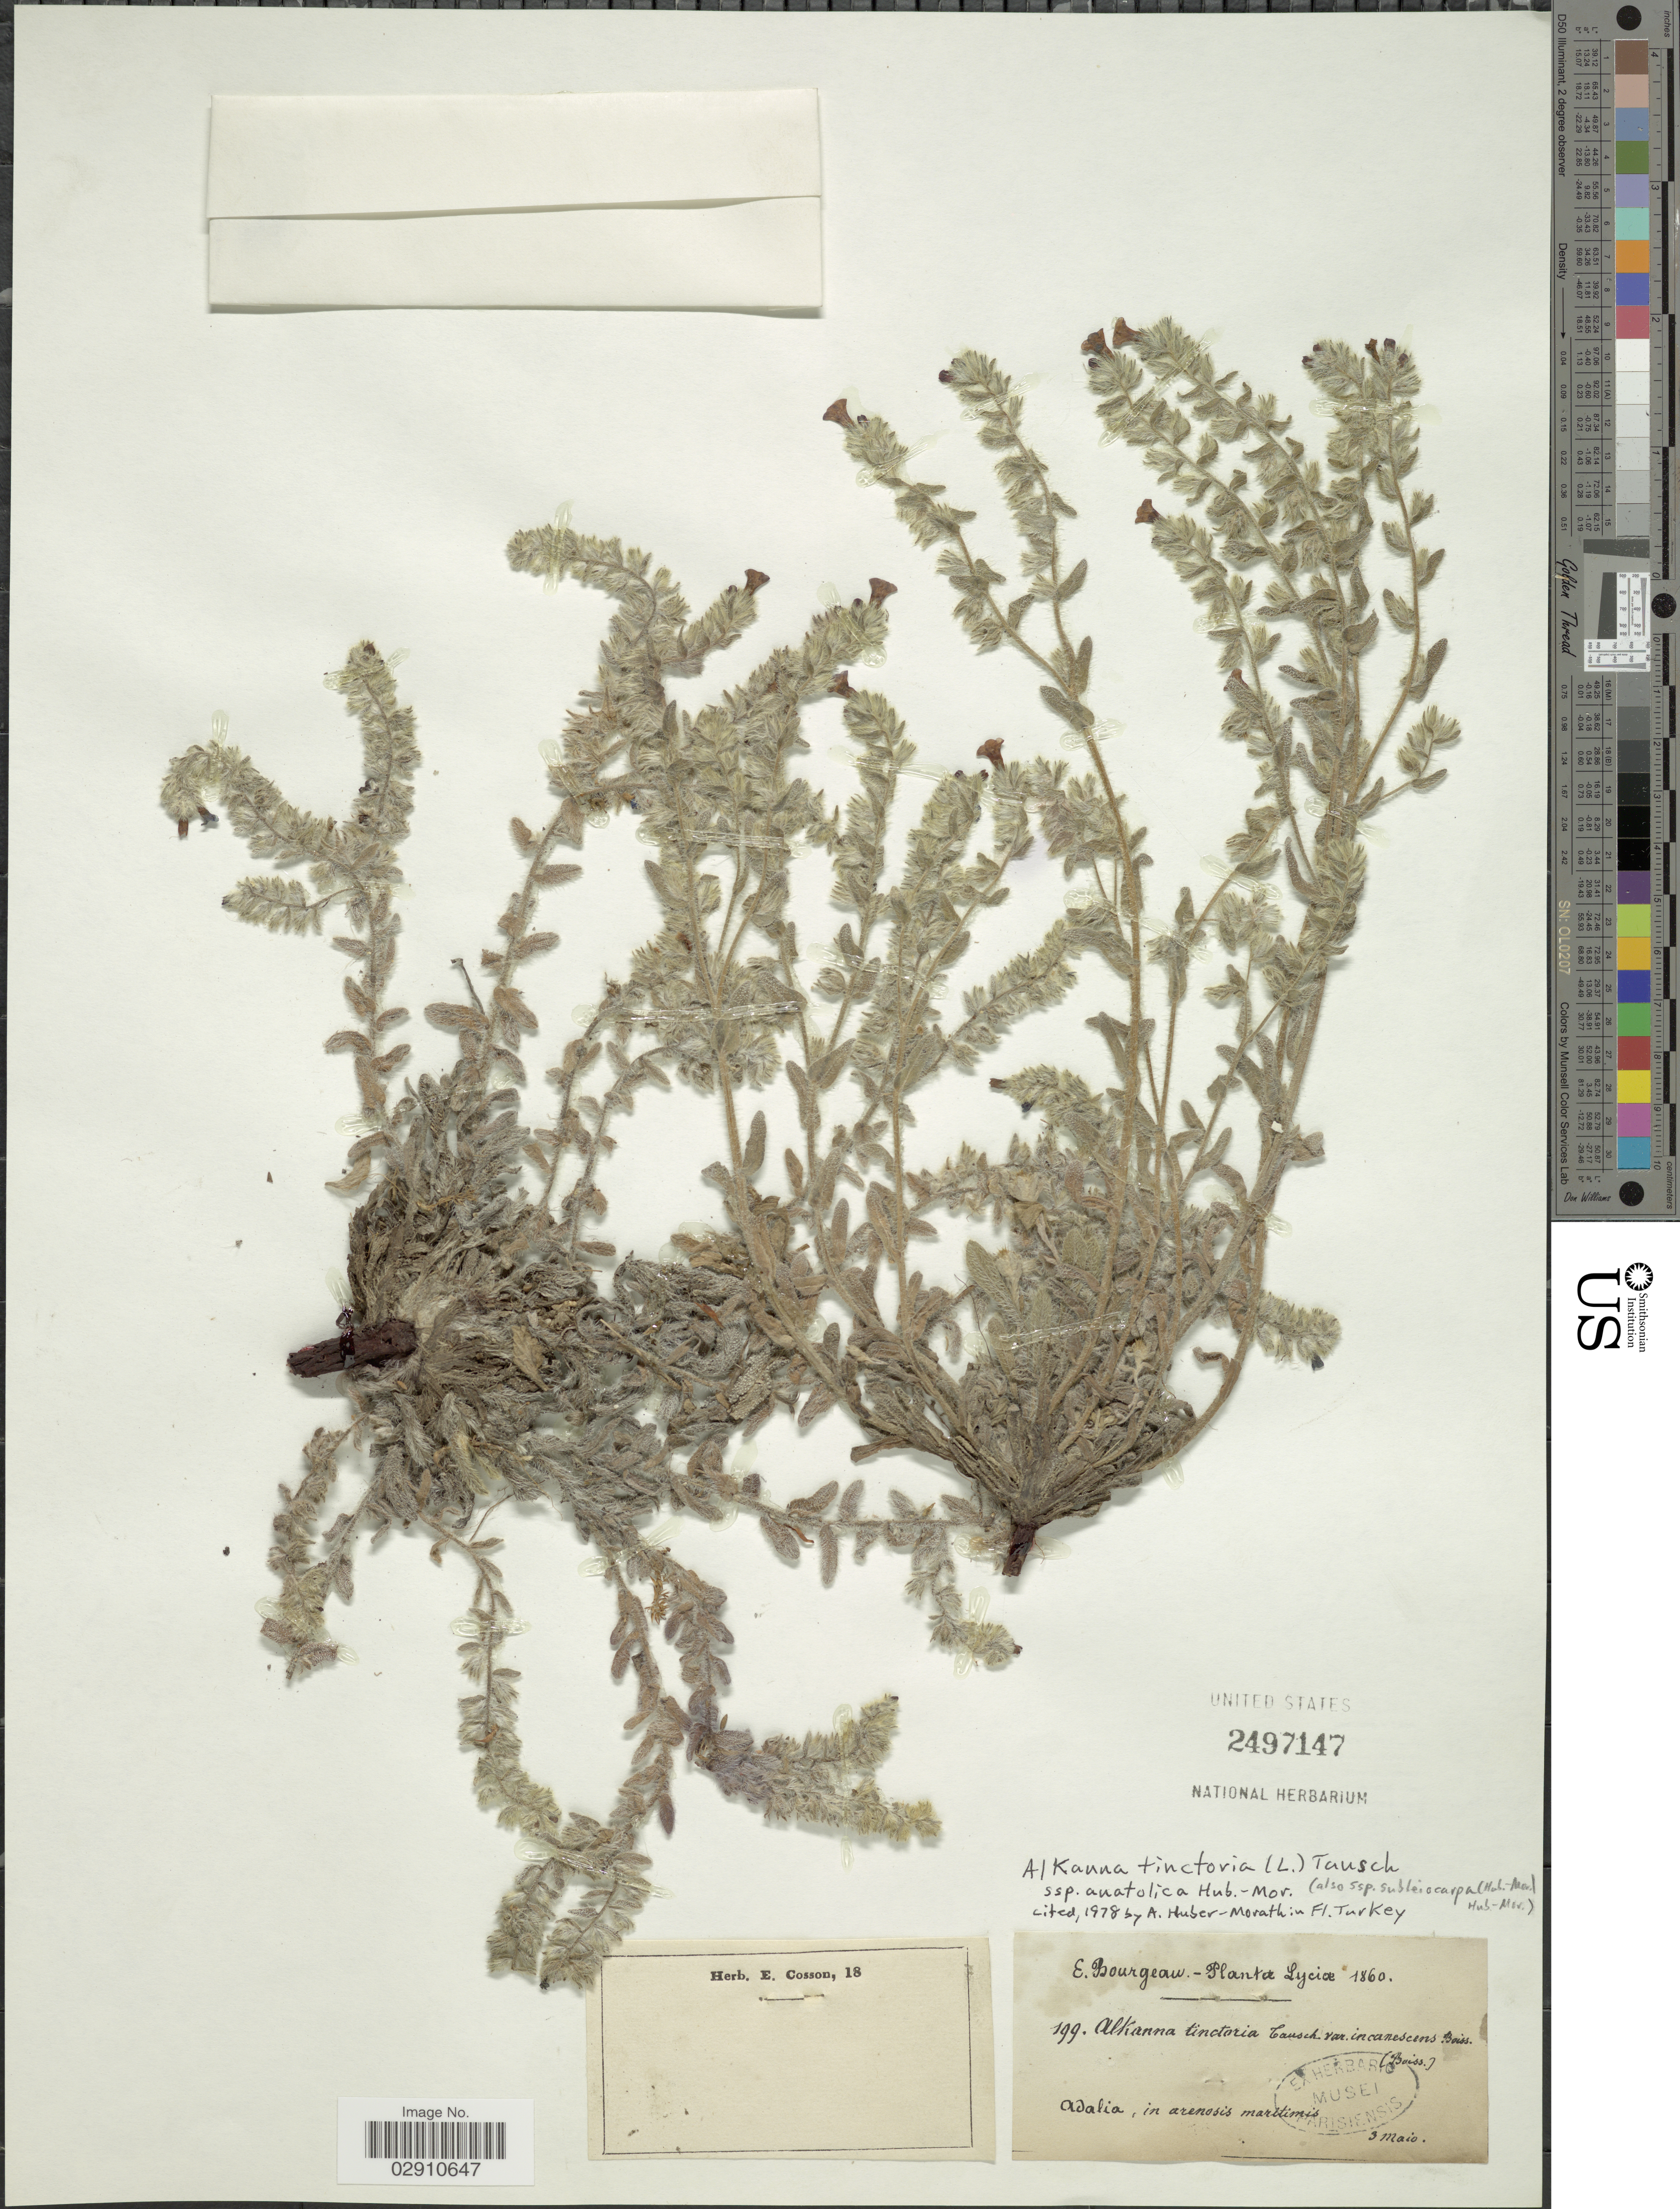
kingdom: Plantae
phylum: Tracheophyta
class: Magnoliopsida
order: Boraginales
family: Boraginaceae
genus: Alkanna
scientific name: Alkanna tinctoria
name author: (L.) Tausch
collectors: E. Bourgeau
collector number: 199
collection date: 1860-05-03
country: Turkey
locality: Lyciæ. Adalia, in arenosis maritimis.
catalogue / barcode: US 2497147